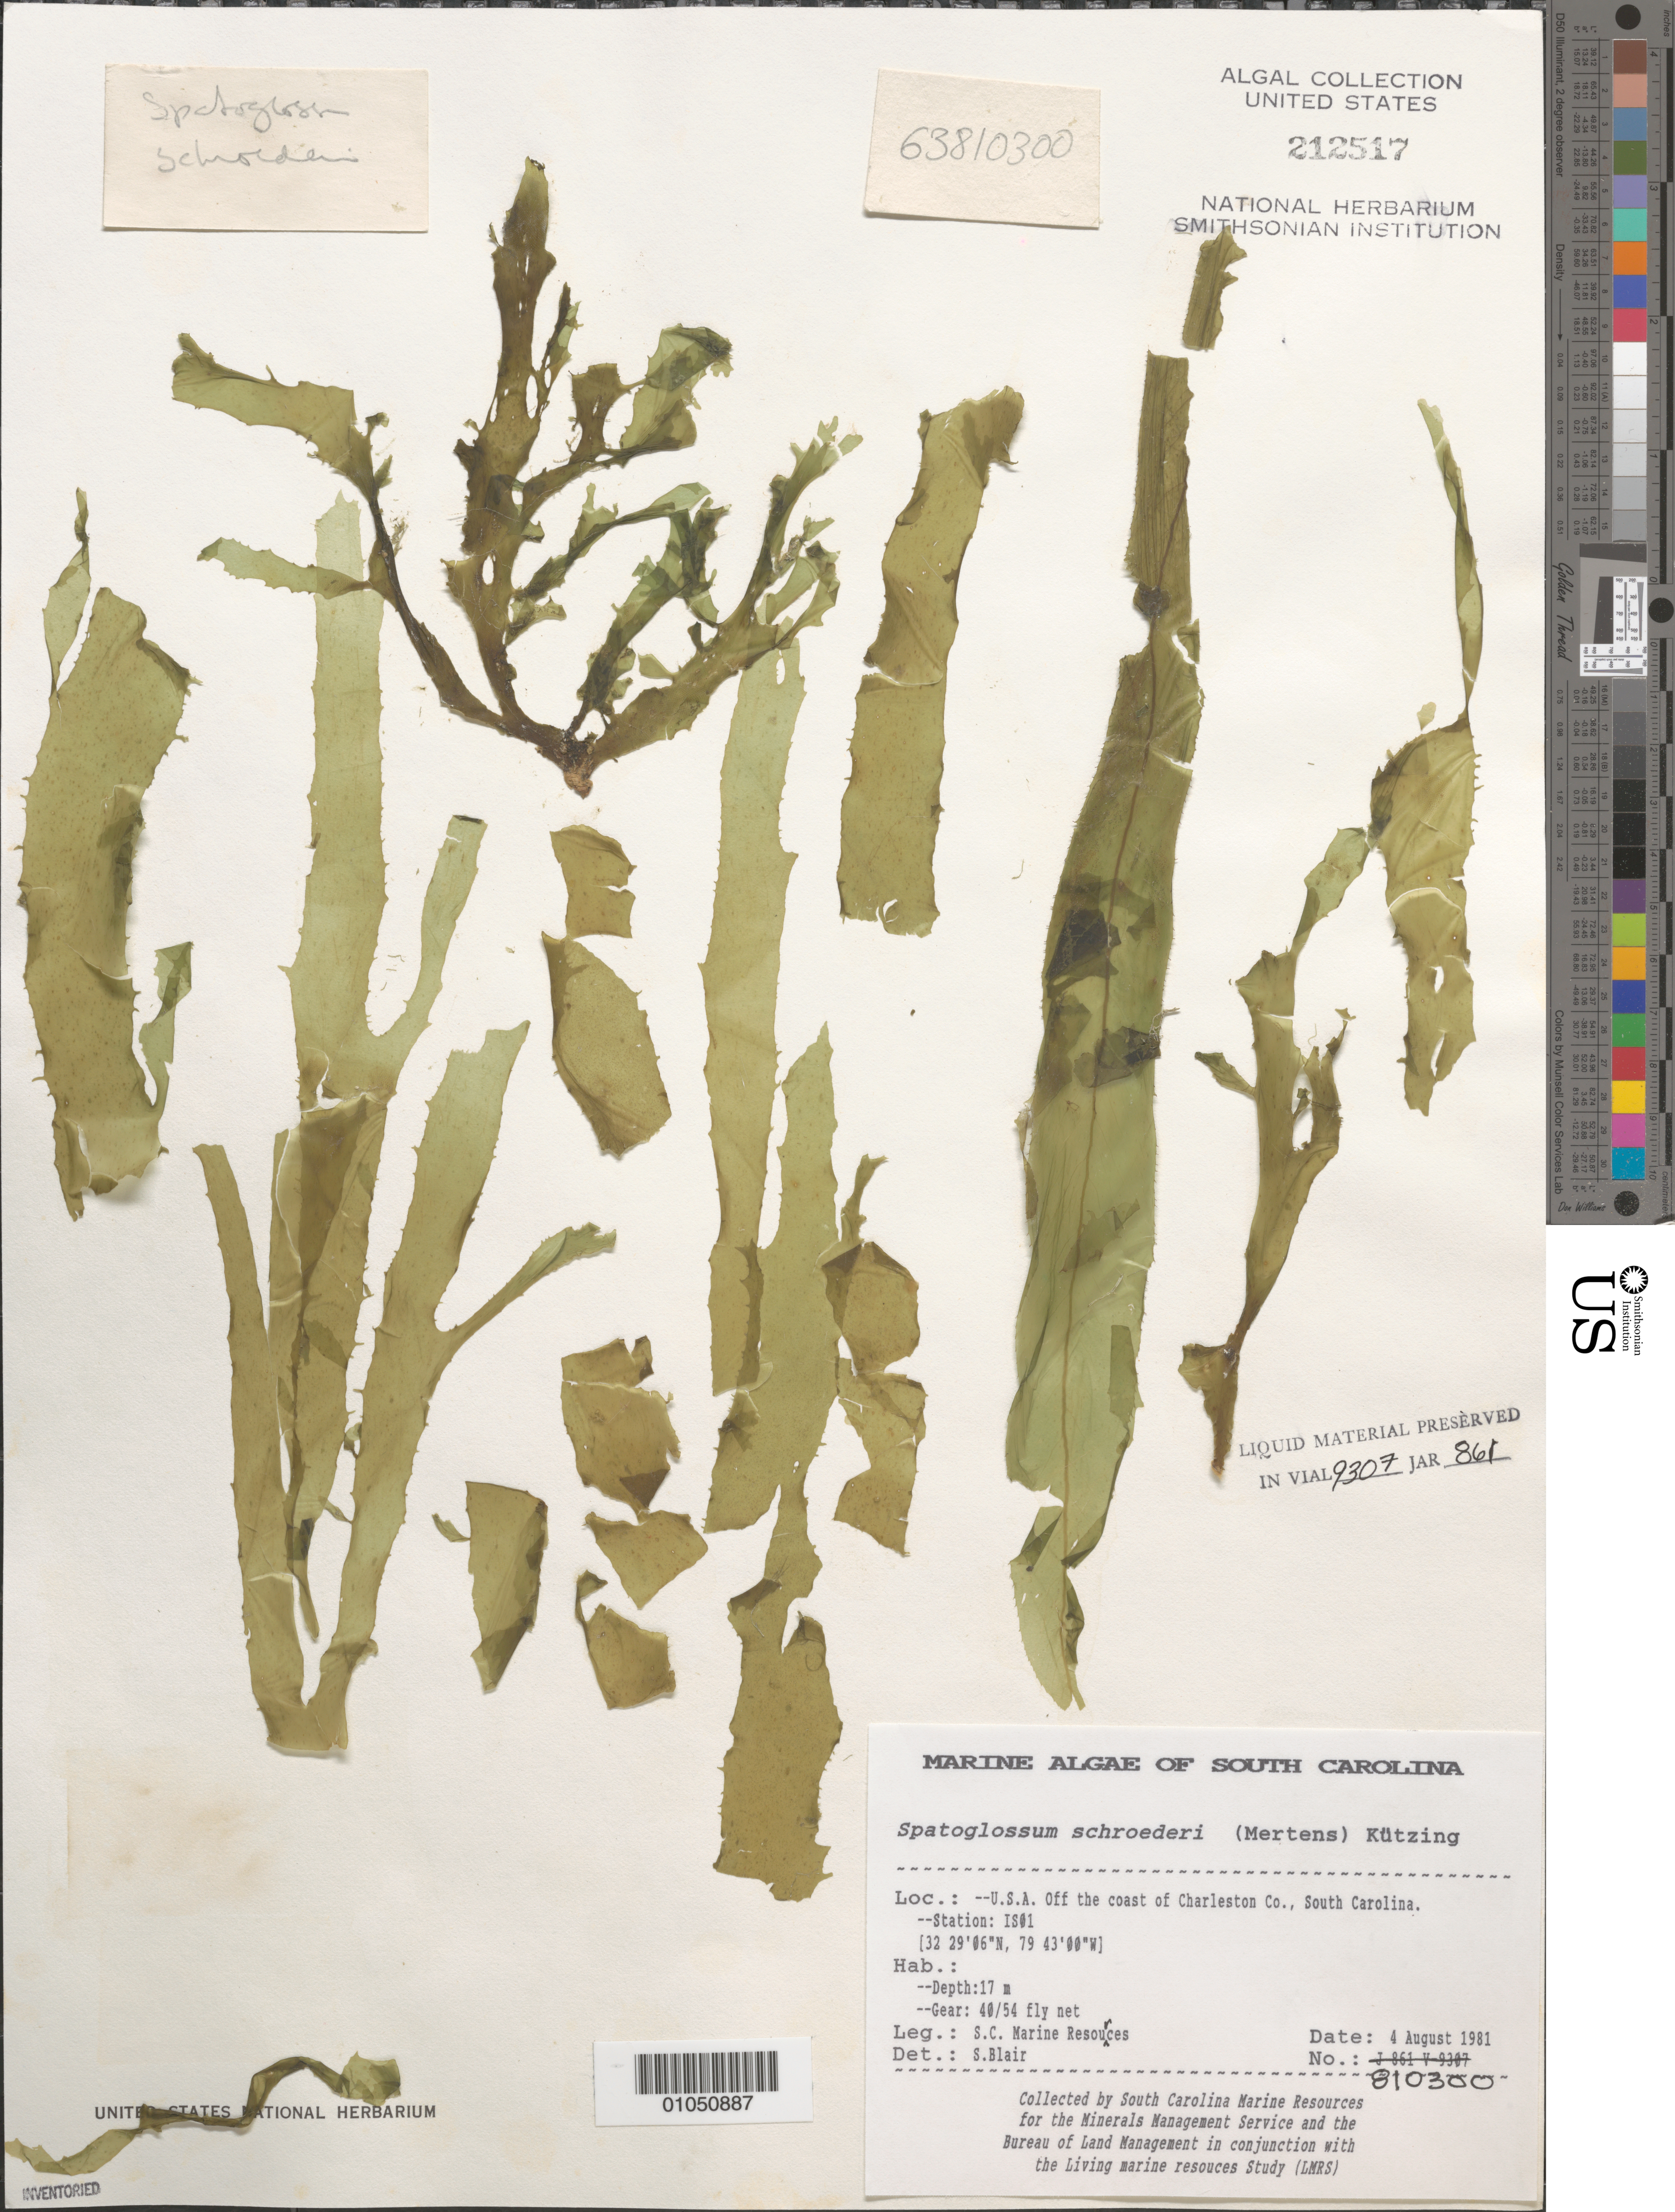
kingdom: Chromista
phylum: Ochrophyta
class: Phaeophyceae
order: Dictyotales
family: Dictyotaceae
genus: Spatoglossum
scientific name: Spatoglossum schroederi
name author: (C. Agardh) Kütz.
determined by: Blair, S. M.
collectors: South Carolina Marine Resources for BLM/MMS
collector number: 810282 (Station IS01)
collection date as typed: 04 Aug 1981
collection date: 1981-08-04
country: United States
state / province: South Carolina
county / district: Charleston County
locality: Off coast of Charleston County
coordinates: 32 29'06"N, 79 43'00"W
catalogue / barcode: US 212517